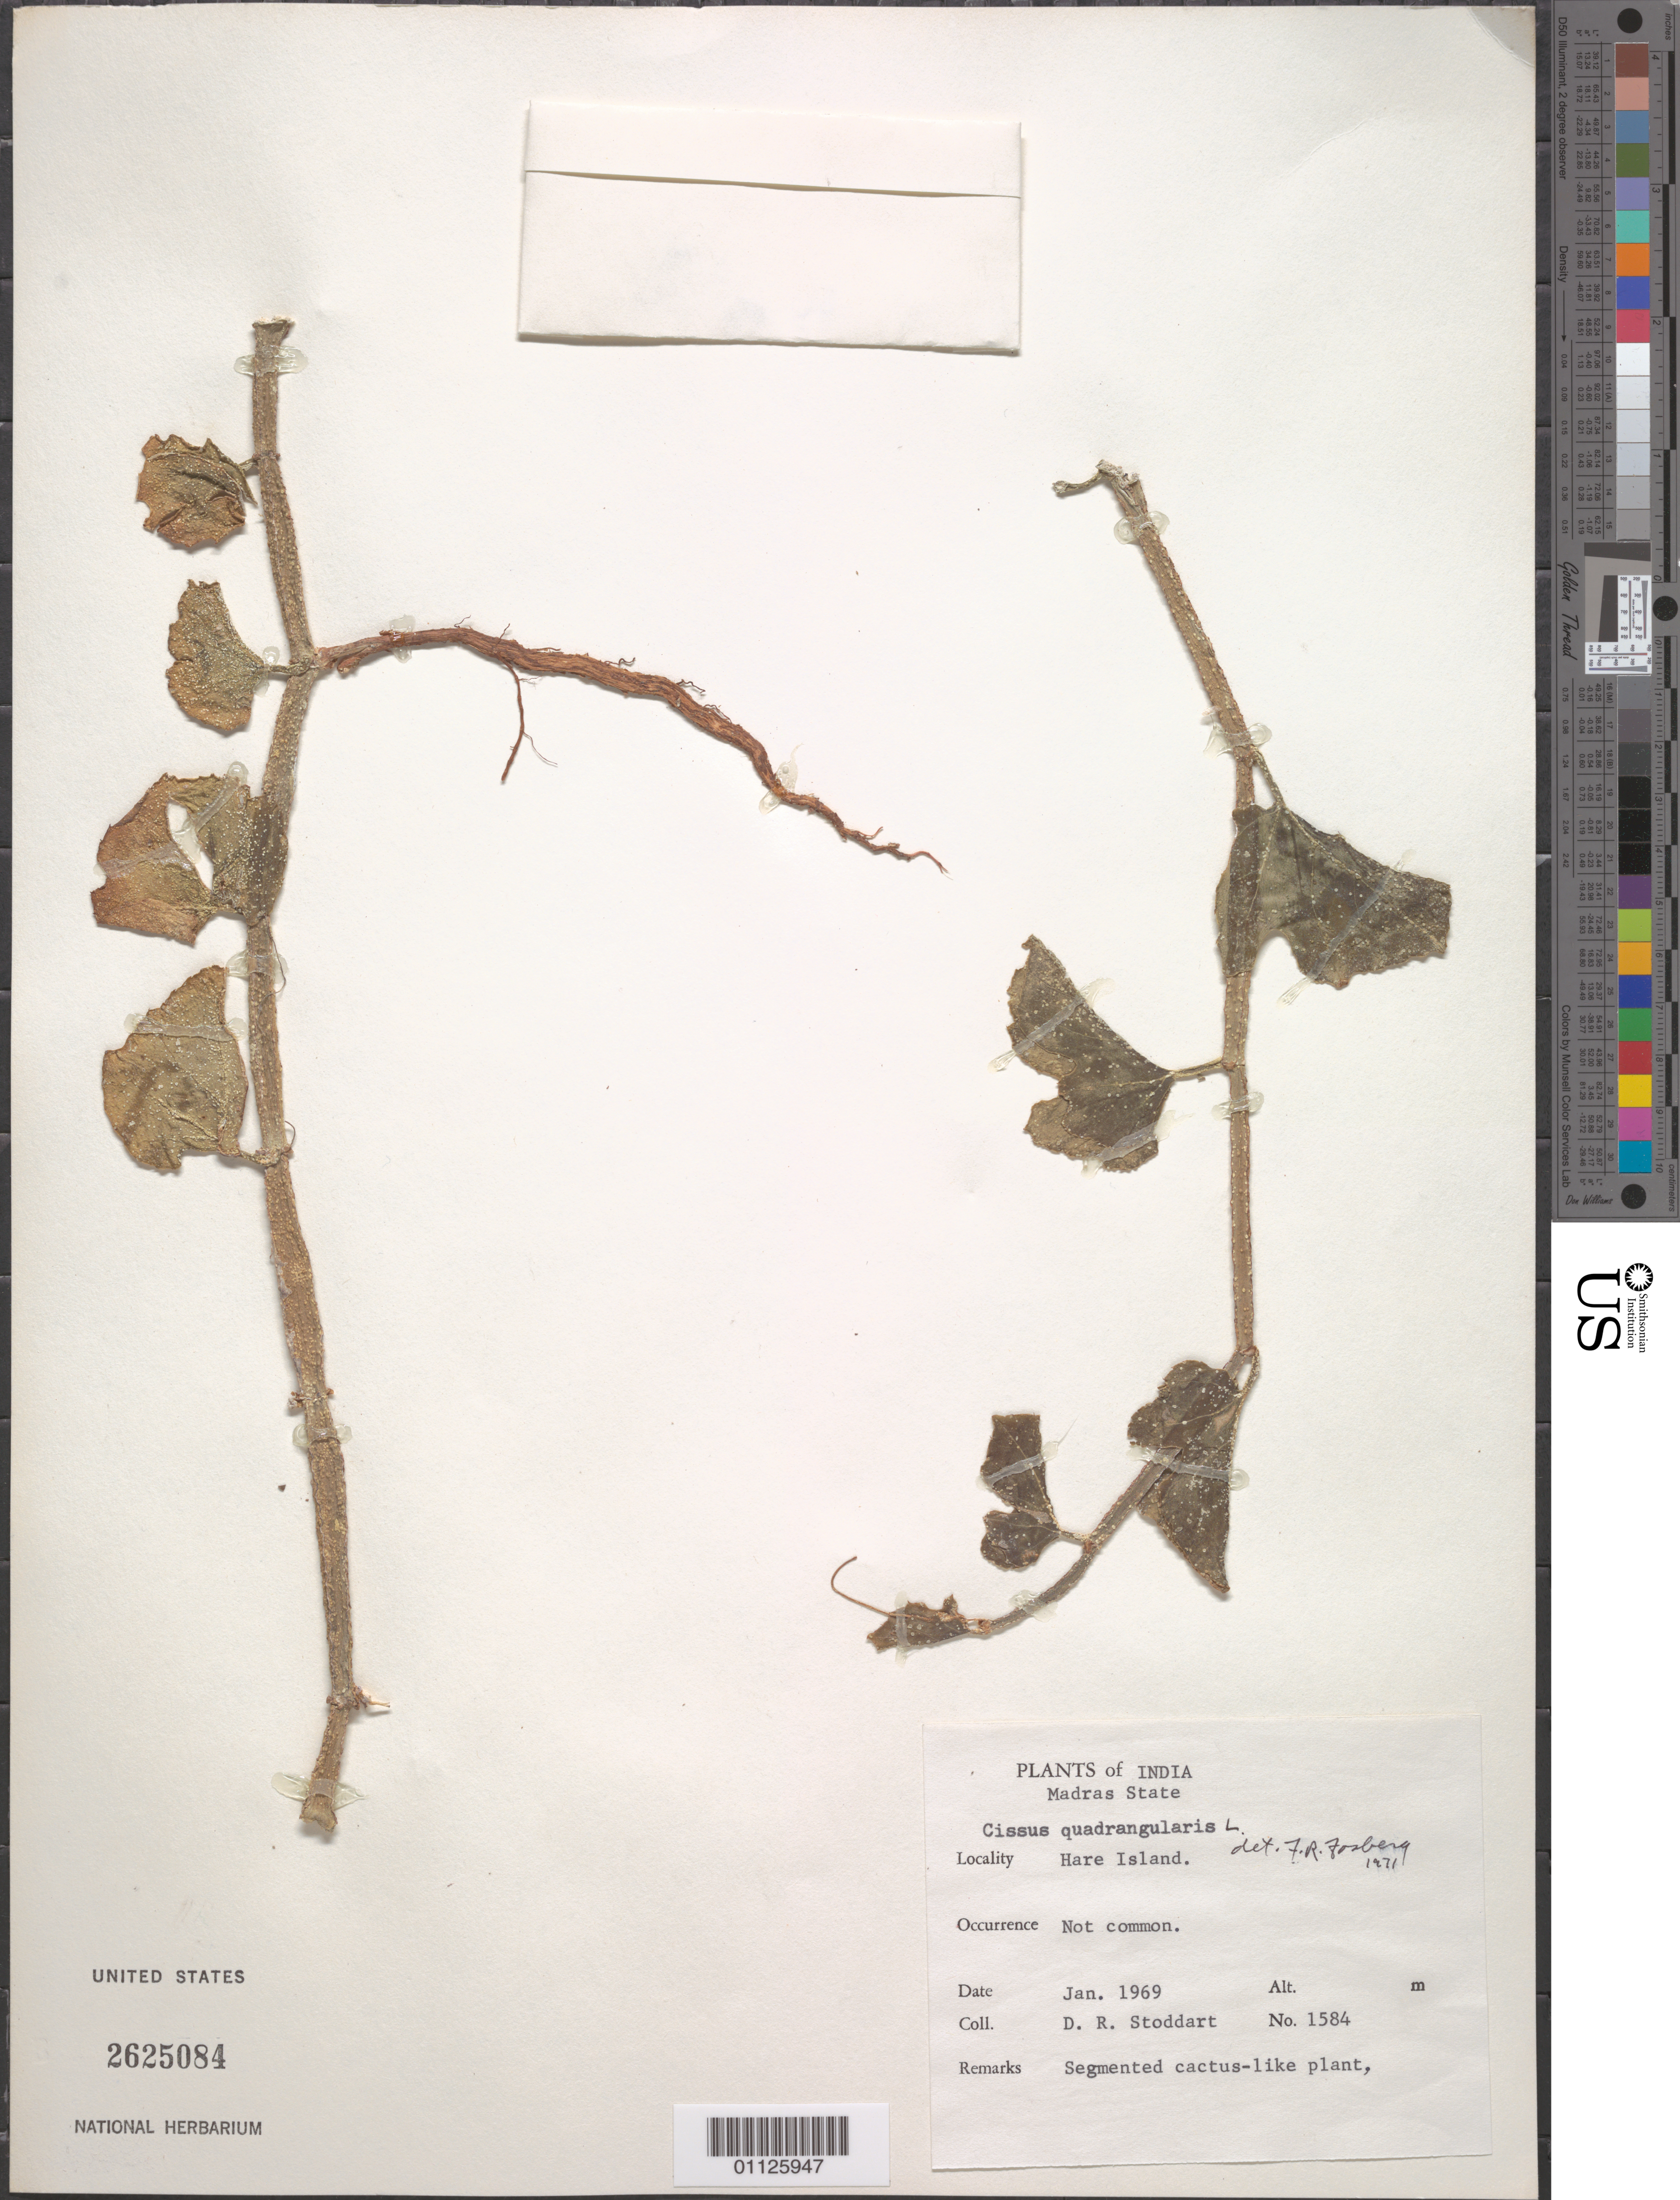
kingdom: Plantae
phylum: Tracheophyta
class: Magnoliopsida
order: Vitales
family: Vitaceae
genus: Cissus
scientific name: Cissus quadrangularis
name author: L.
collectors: D. R. Stoddart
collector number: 1584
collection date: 1969-01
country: India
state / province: Tamil Nadu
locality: Hare Island. Madras.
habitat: Segmented cactus-like plant. Not common.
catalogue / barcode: US 2625084